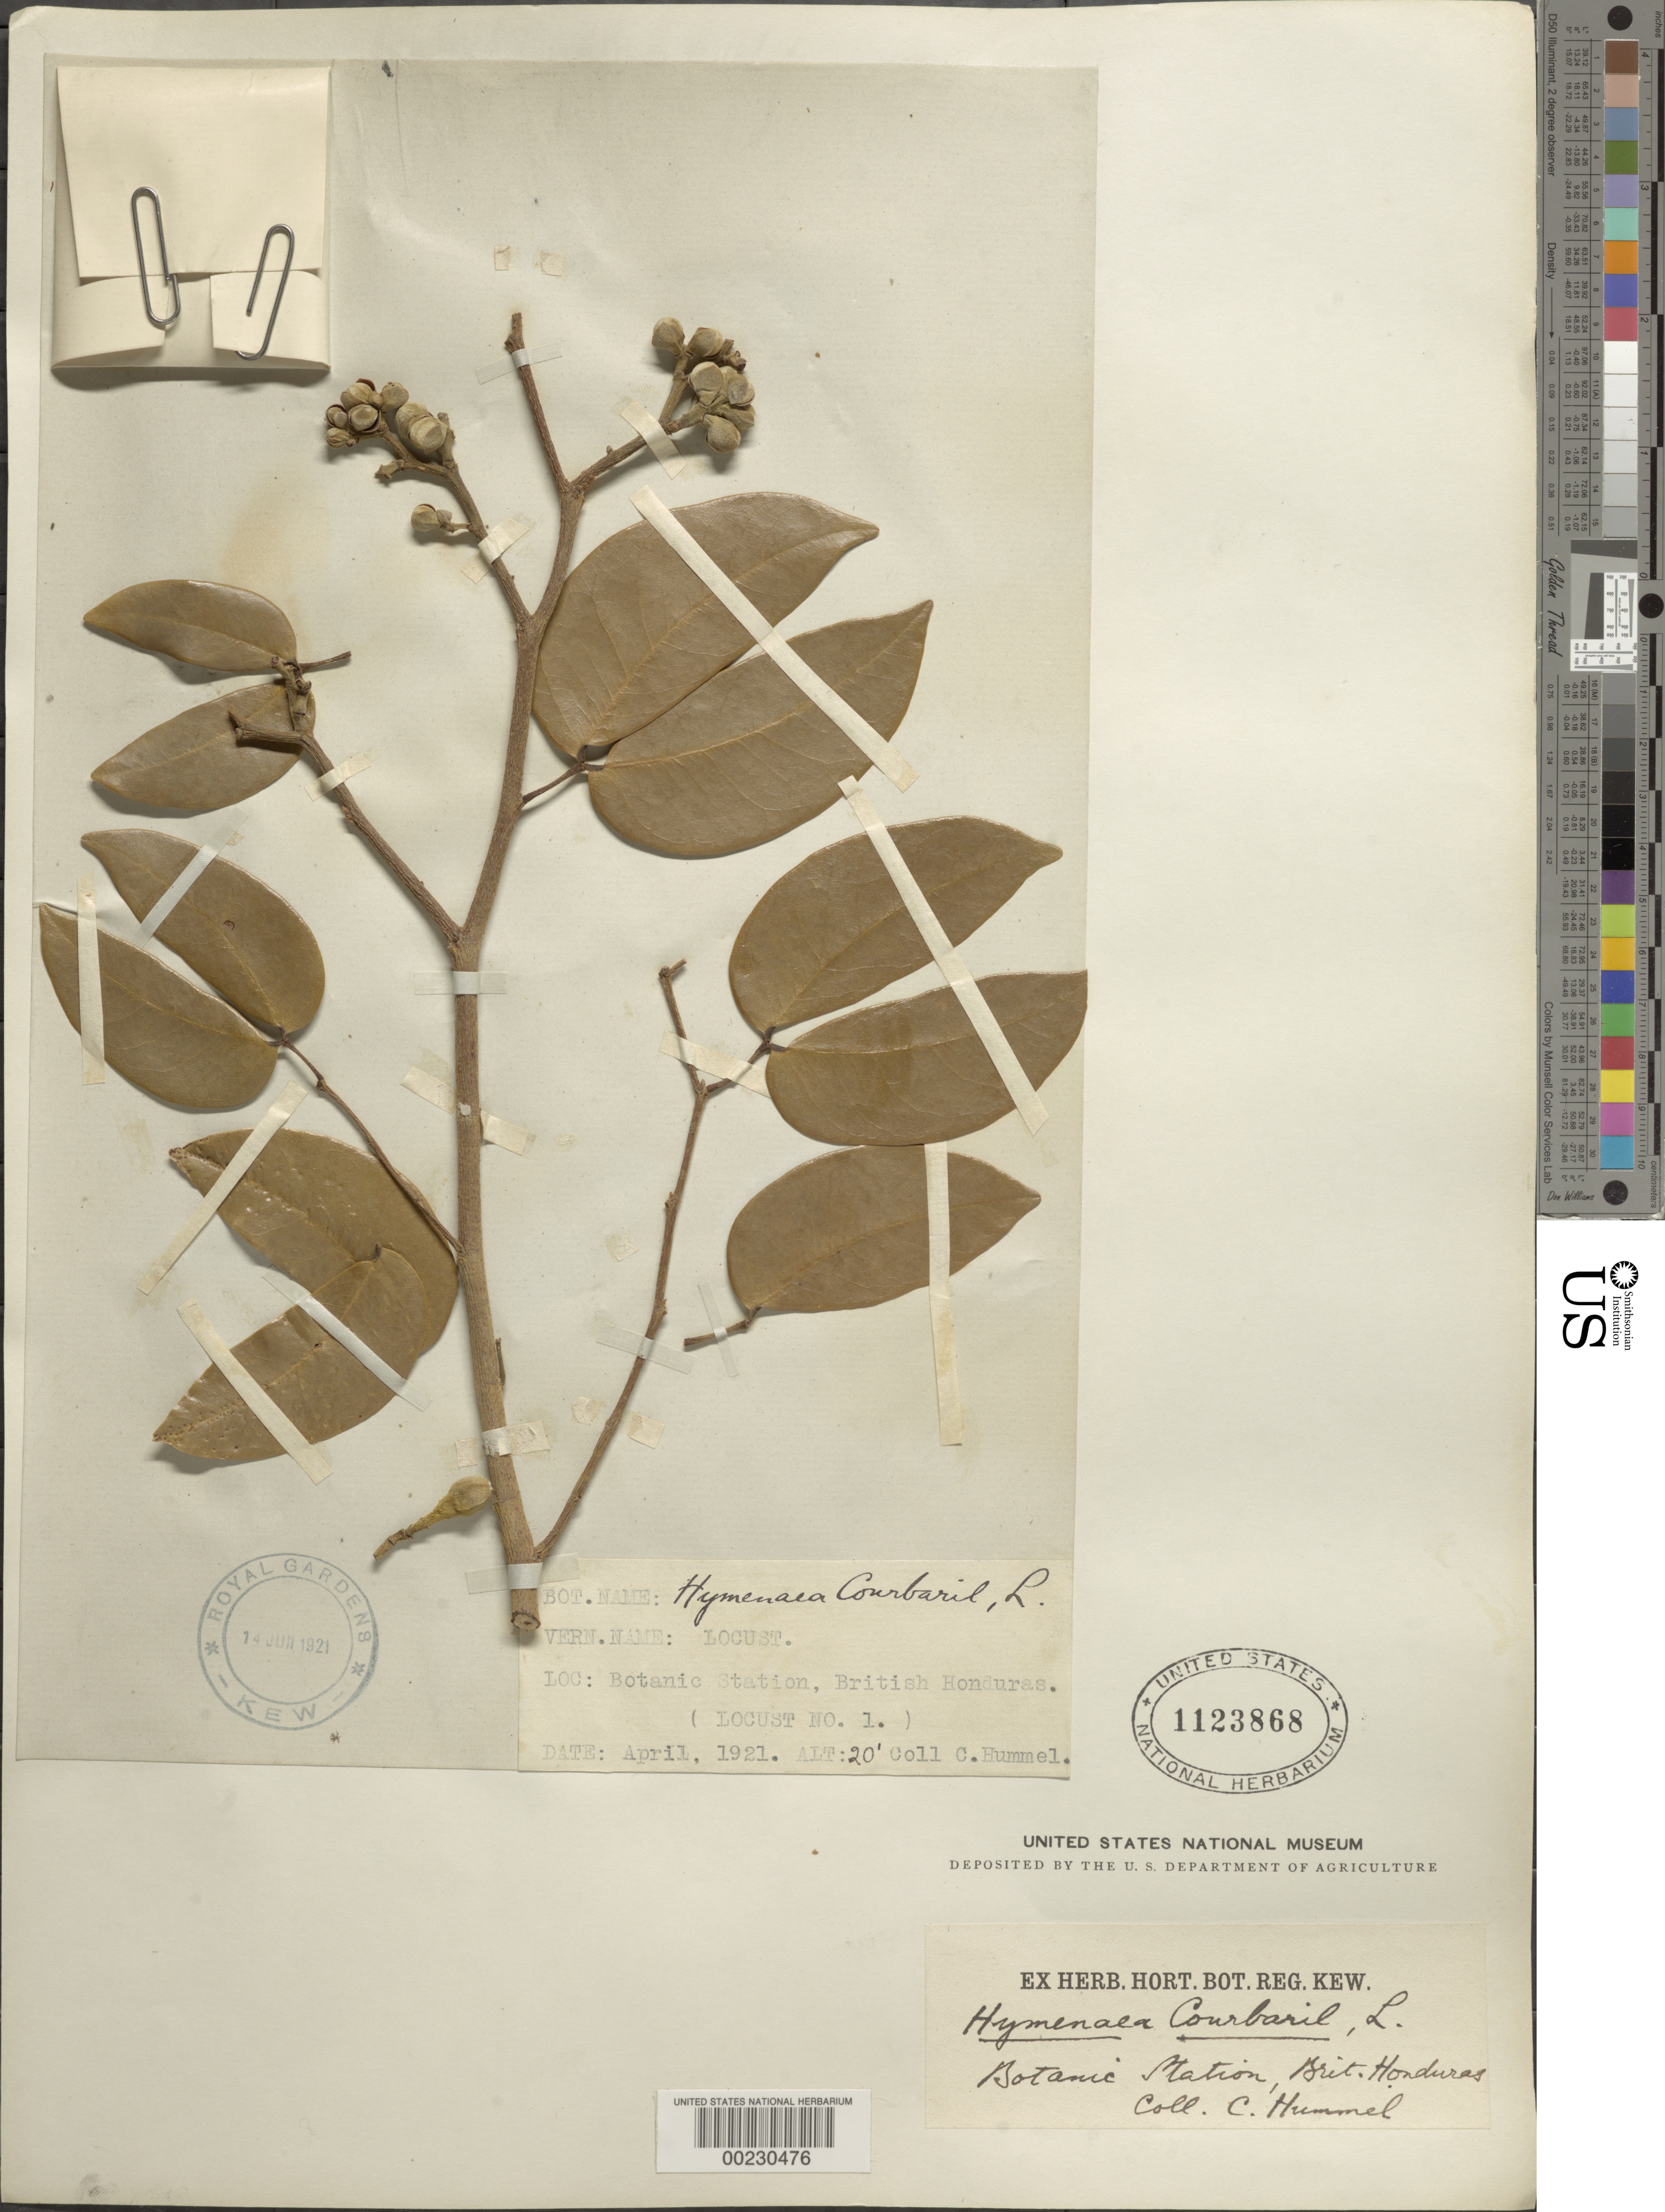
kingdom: Plantae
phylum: Tracheophyta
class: Magnoliopsida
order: Fabales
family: Fabaceae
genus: Hymenaea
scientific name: Hymenaea courbaril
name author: L.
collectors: C. Hummel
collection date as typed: Apr 1921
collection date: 1921-04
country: Belize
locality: Botanic station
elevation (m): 350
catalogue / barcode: US 1123868